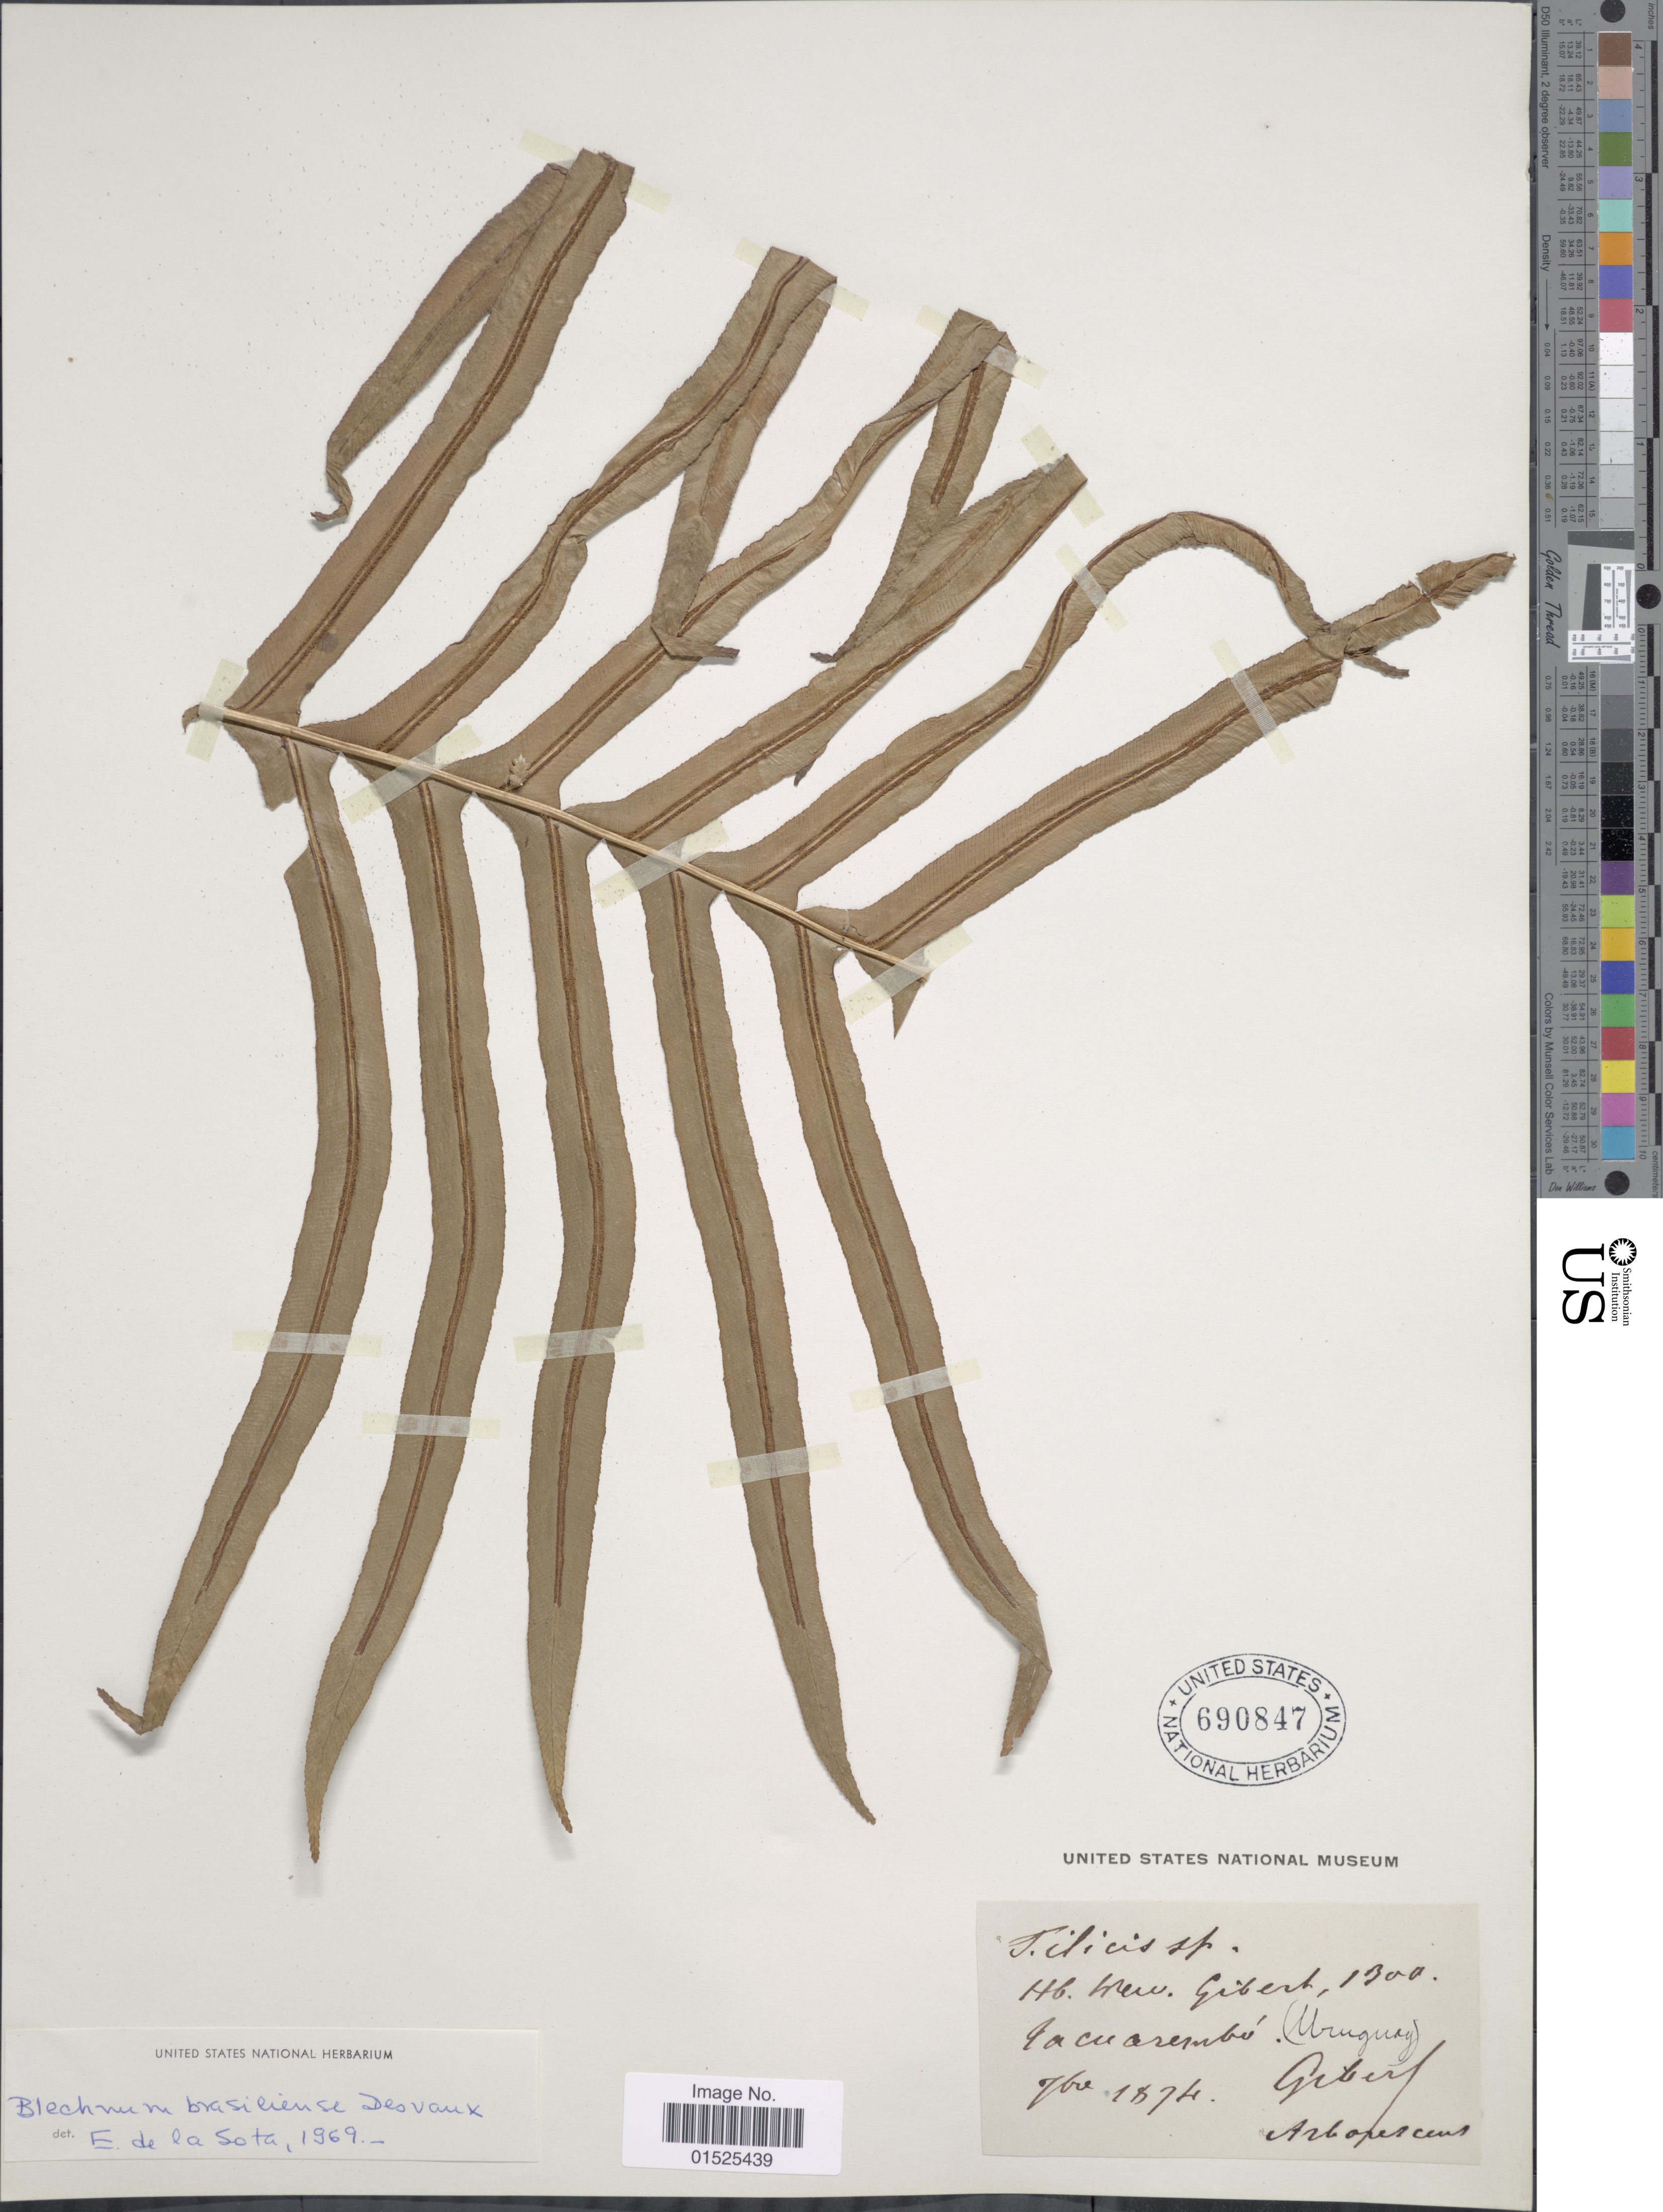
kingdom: Plantae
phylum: Tracheophyta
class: Polypodiopsida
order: Polypodiales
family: Blechnaceae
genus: Blechnum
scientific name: Blechnum brasiliense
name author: Desv.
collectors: Gibert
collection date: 1874-11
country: Uruguay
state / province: Tacuarembó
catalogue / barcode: US 690847